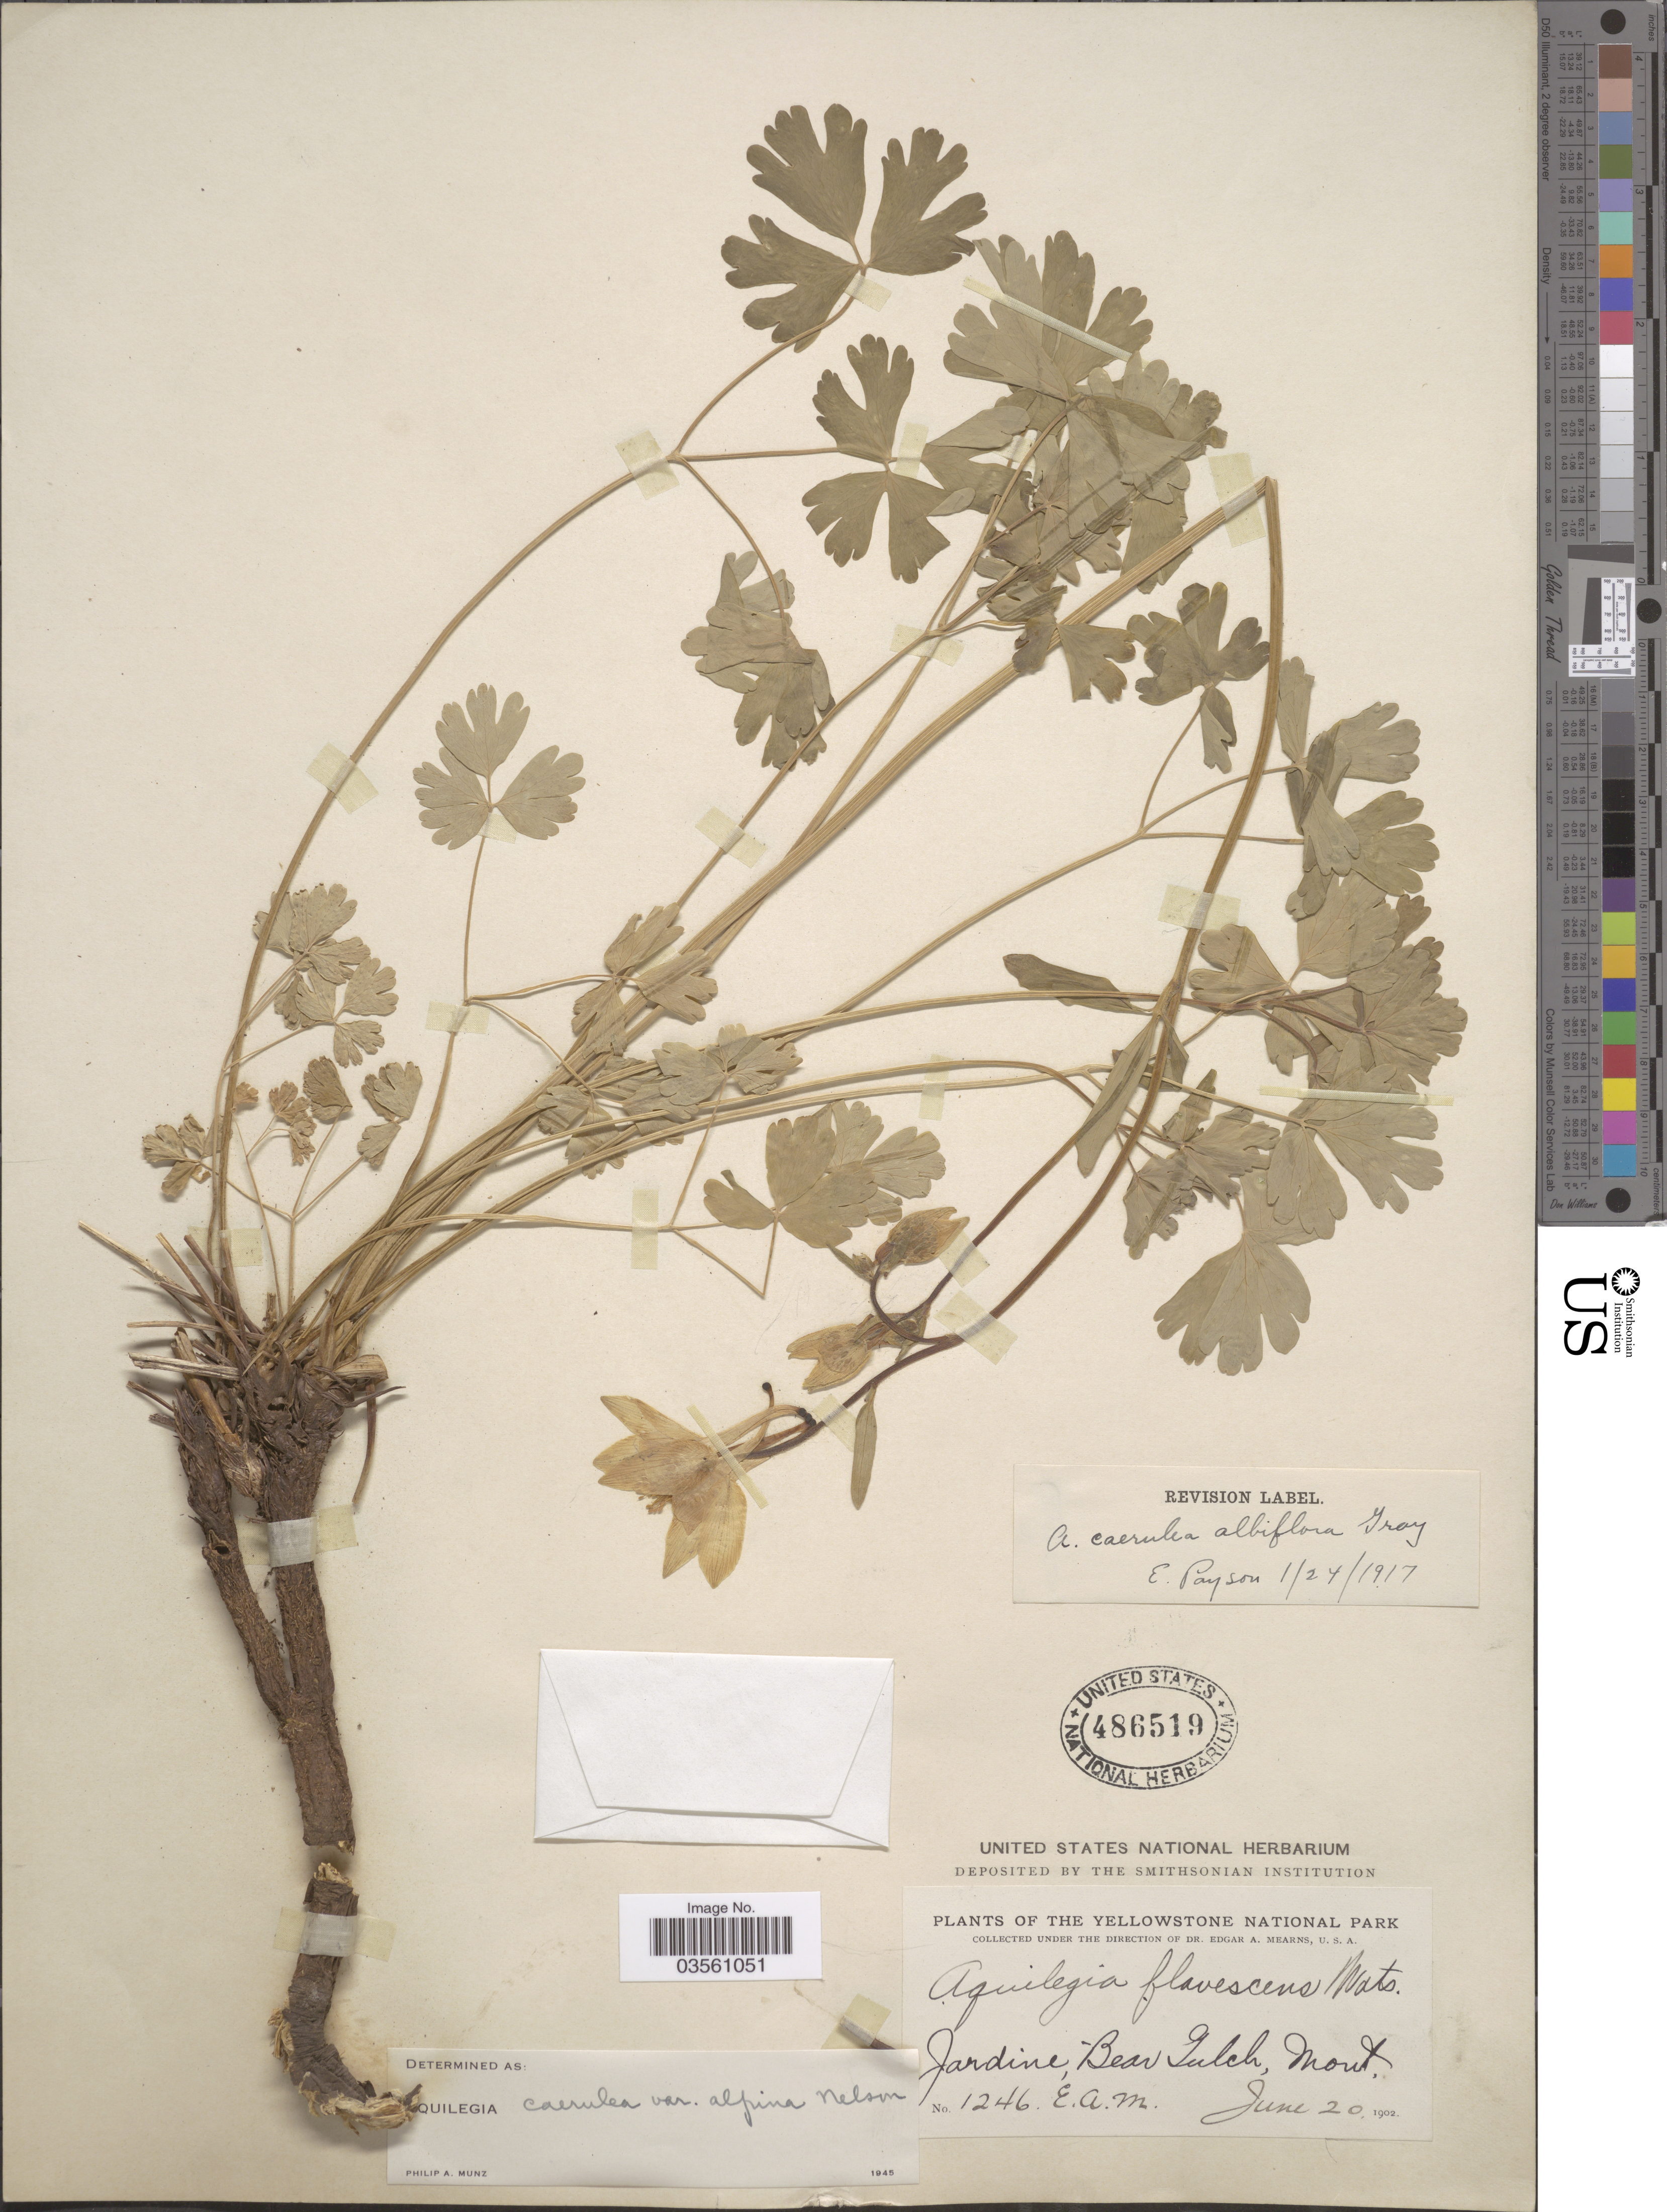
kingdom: Plantae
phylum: Tracheophyta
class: Magnoliopsida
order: Ranunculales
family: Ranunculaceae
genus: Aquilegia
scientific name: Aquilegia coerulea var. alpina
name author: A. Nelson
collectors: E. A. Mearns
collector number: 1246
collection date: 1902-06-20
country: United States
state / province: Montana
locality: The Yellowstone National Park. Jardine, Bear Gulch.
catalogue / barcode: US 486519